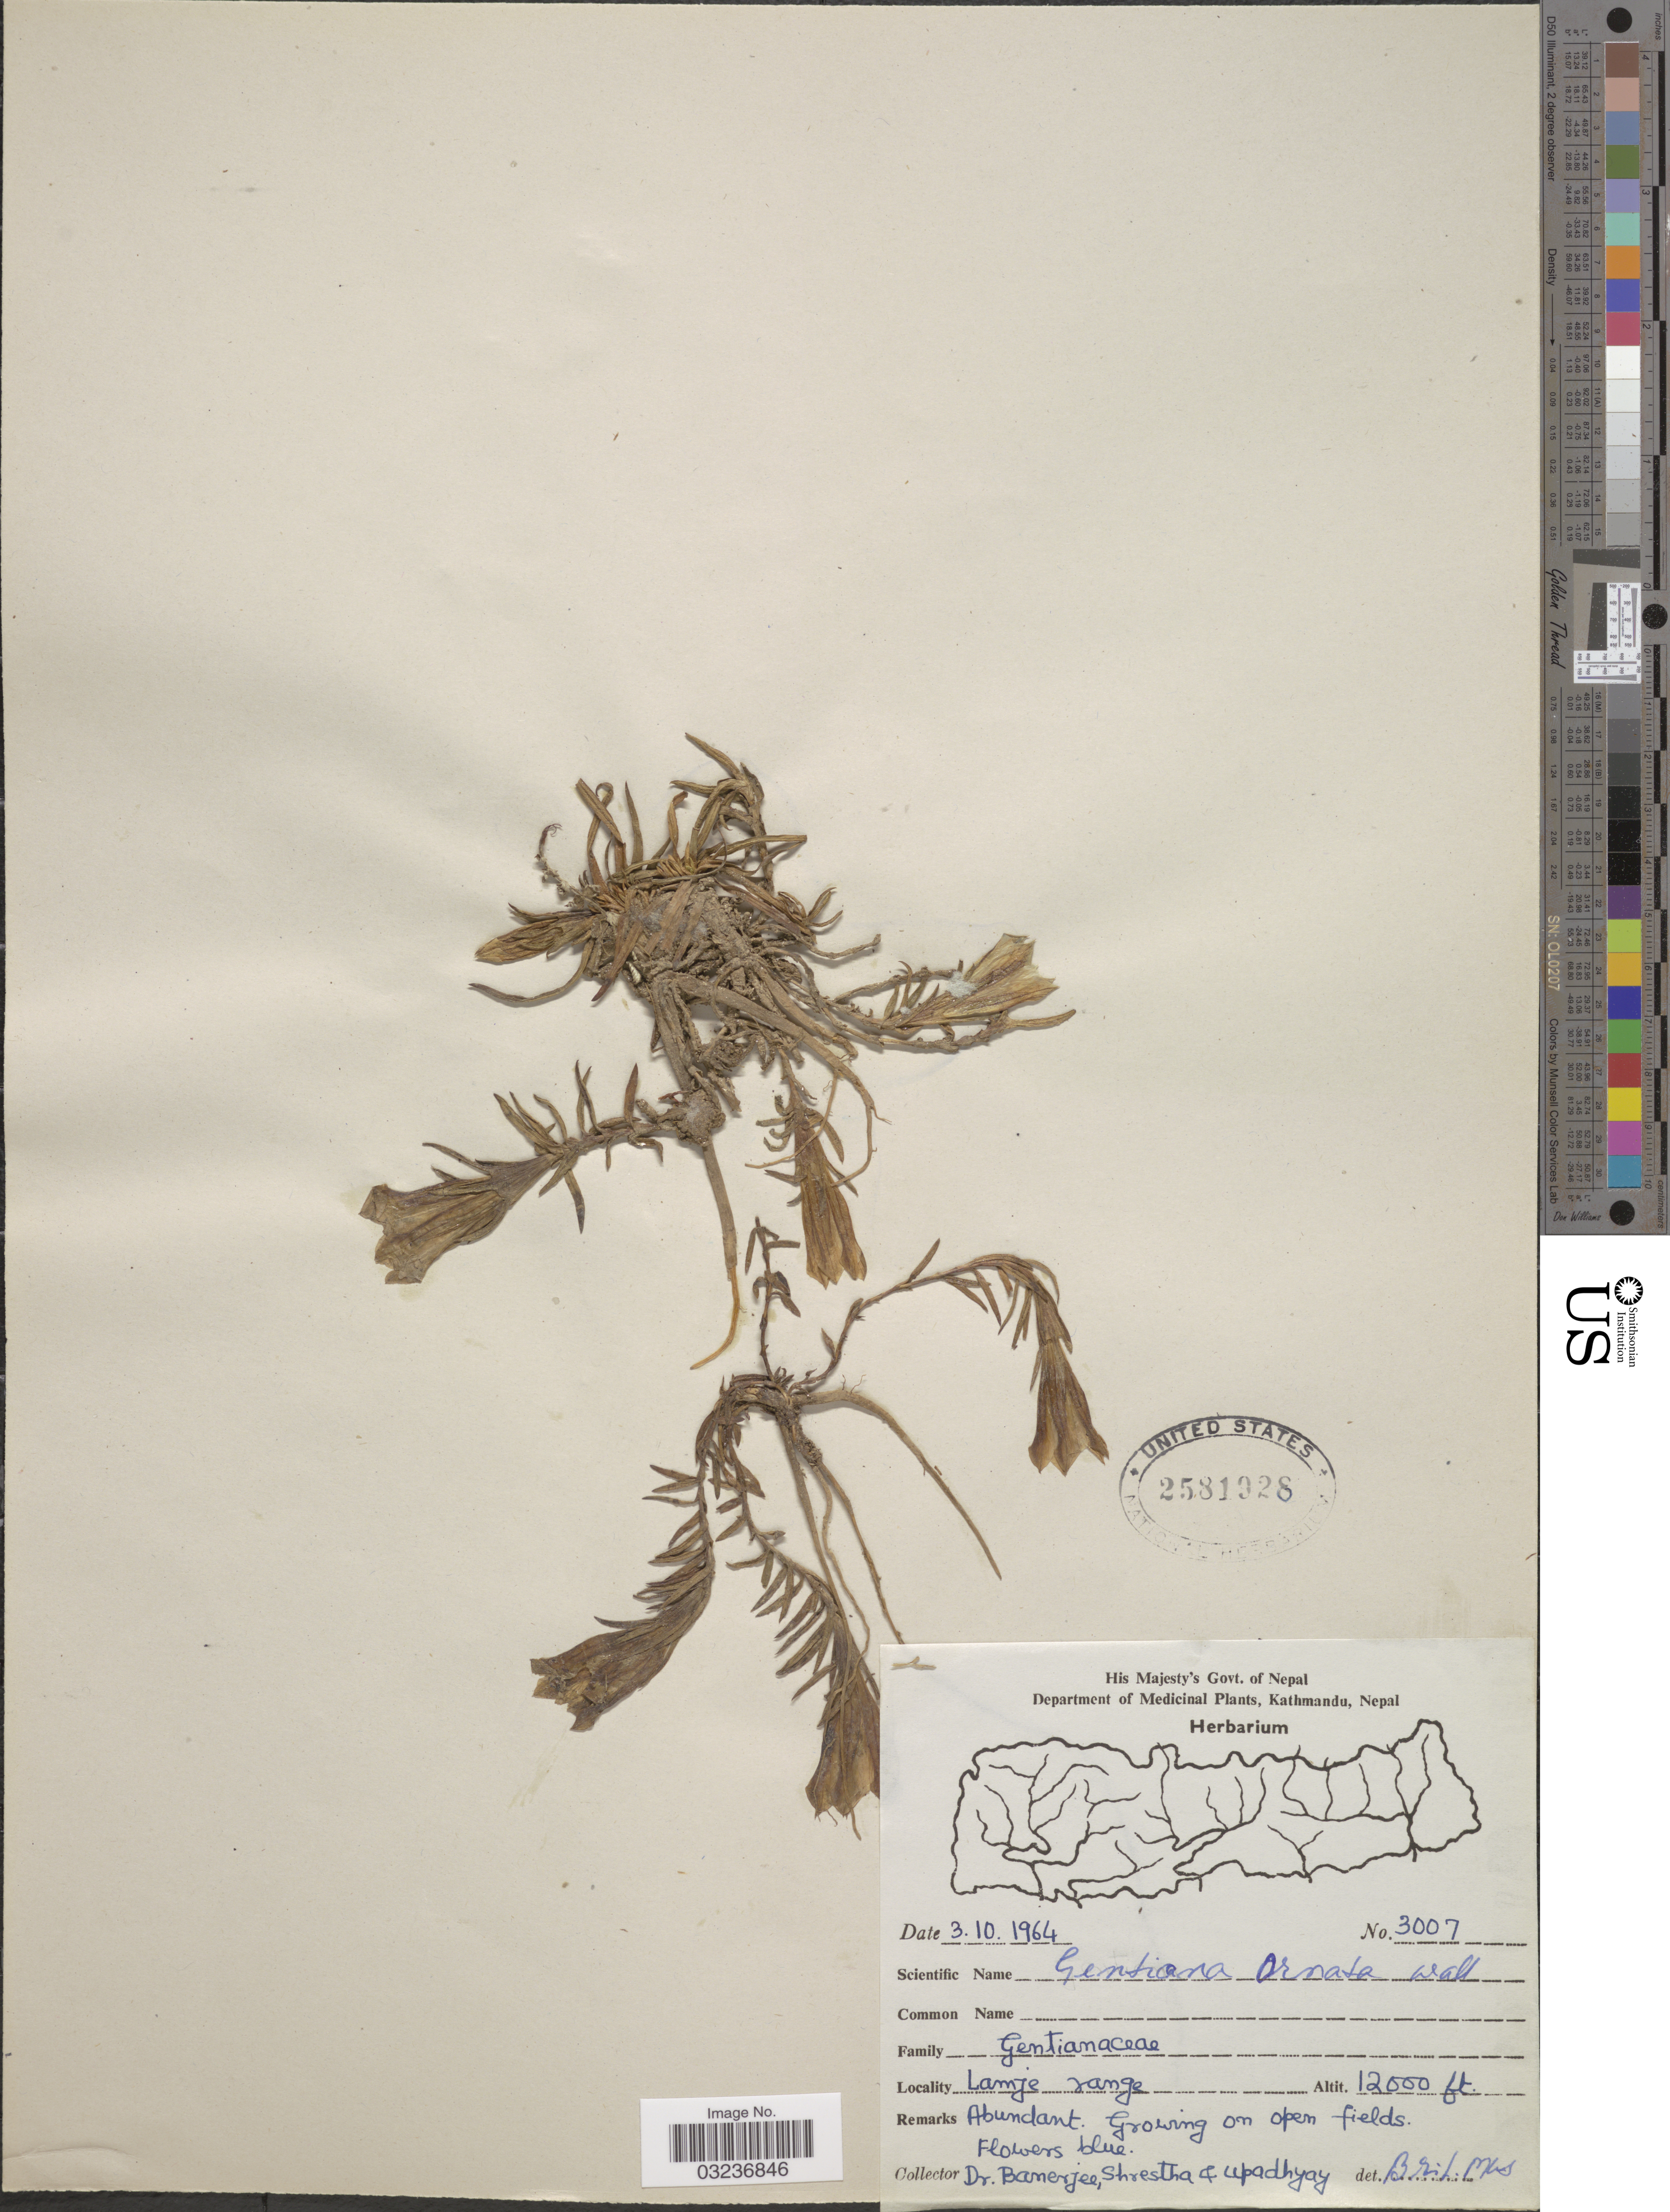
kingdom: Plantae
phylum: Tracheophyta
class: Magnoliopsida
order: Gentianales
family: Gentianaceae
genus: Gentiana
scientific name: Gentiana ornata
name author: (D. Don) Wall. ex Griseb.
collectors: -. Banerjee, -. Shrestha & Upadhyay, --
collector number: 3007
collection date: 1964-10-03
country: Nepal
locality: Lamje range.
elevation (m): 3658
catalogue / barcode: US 2581928